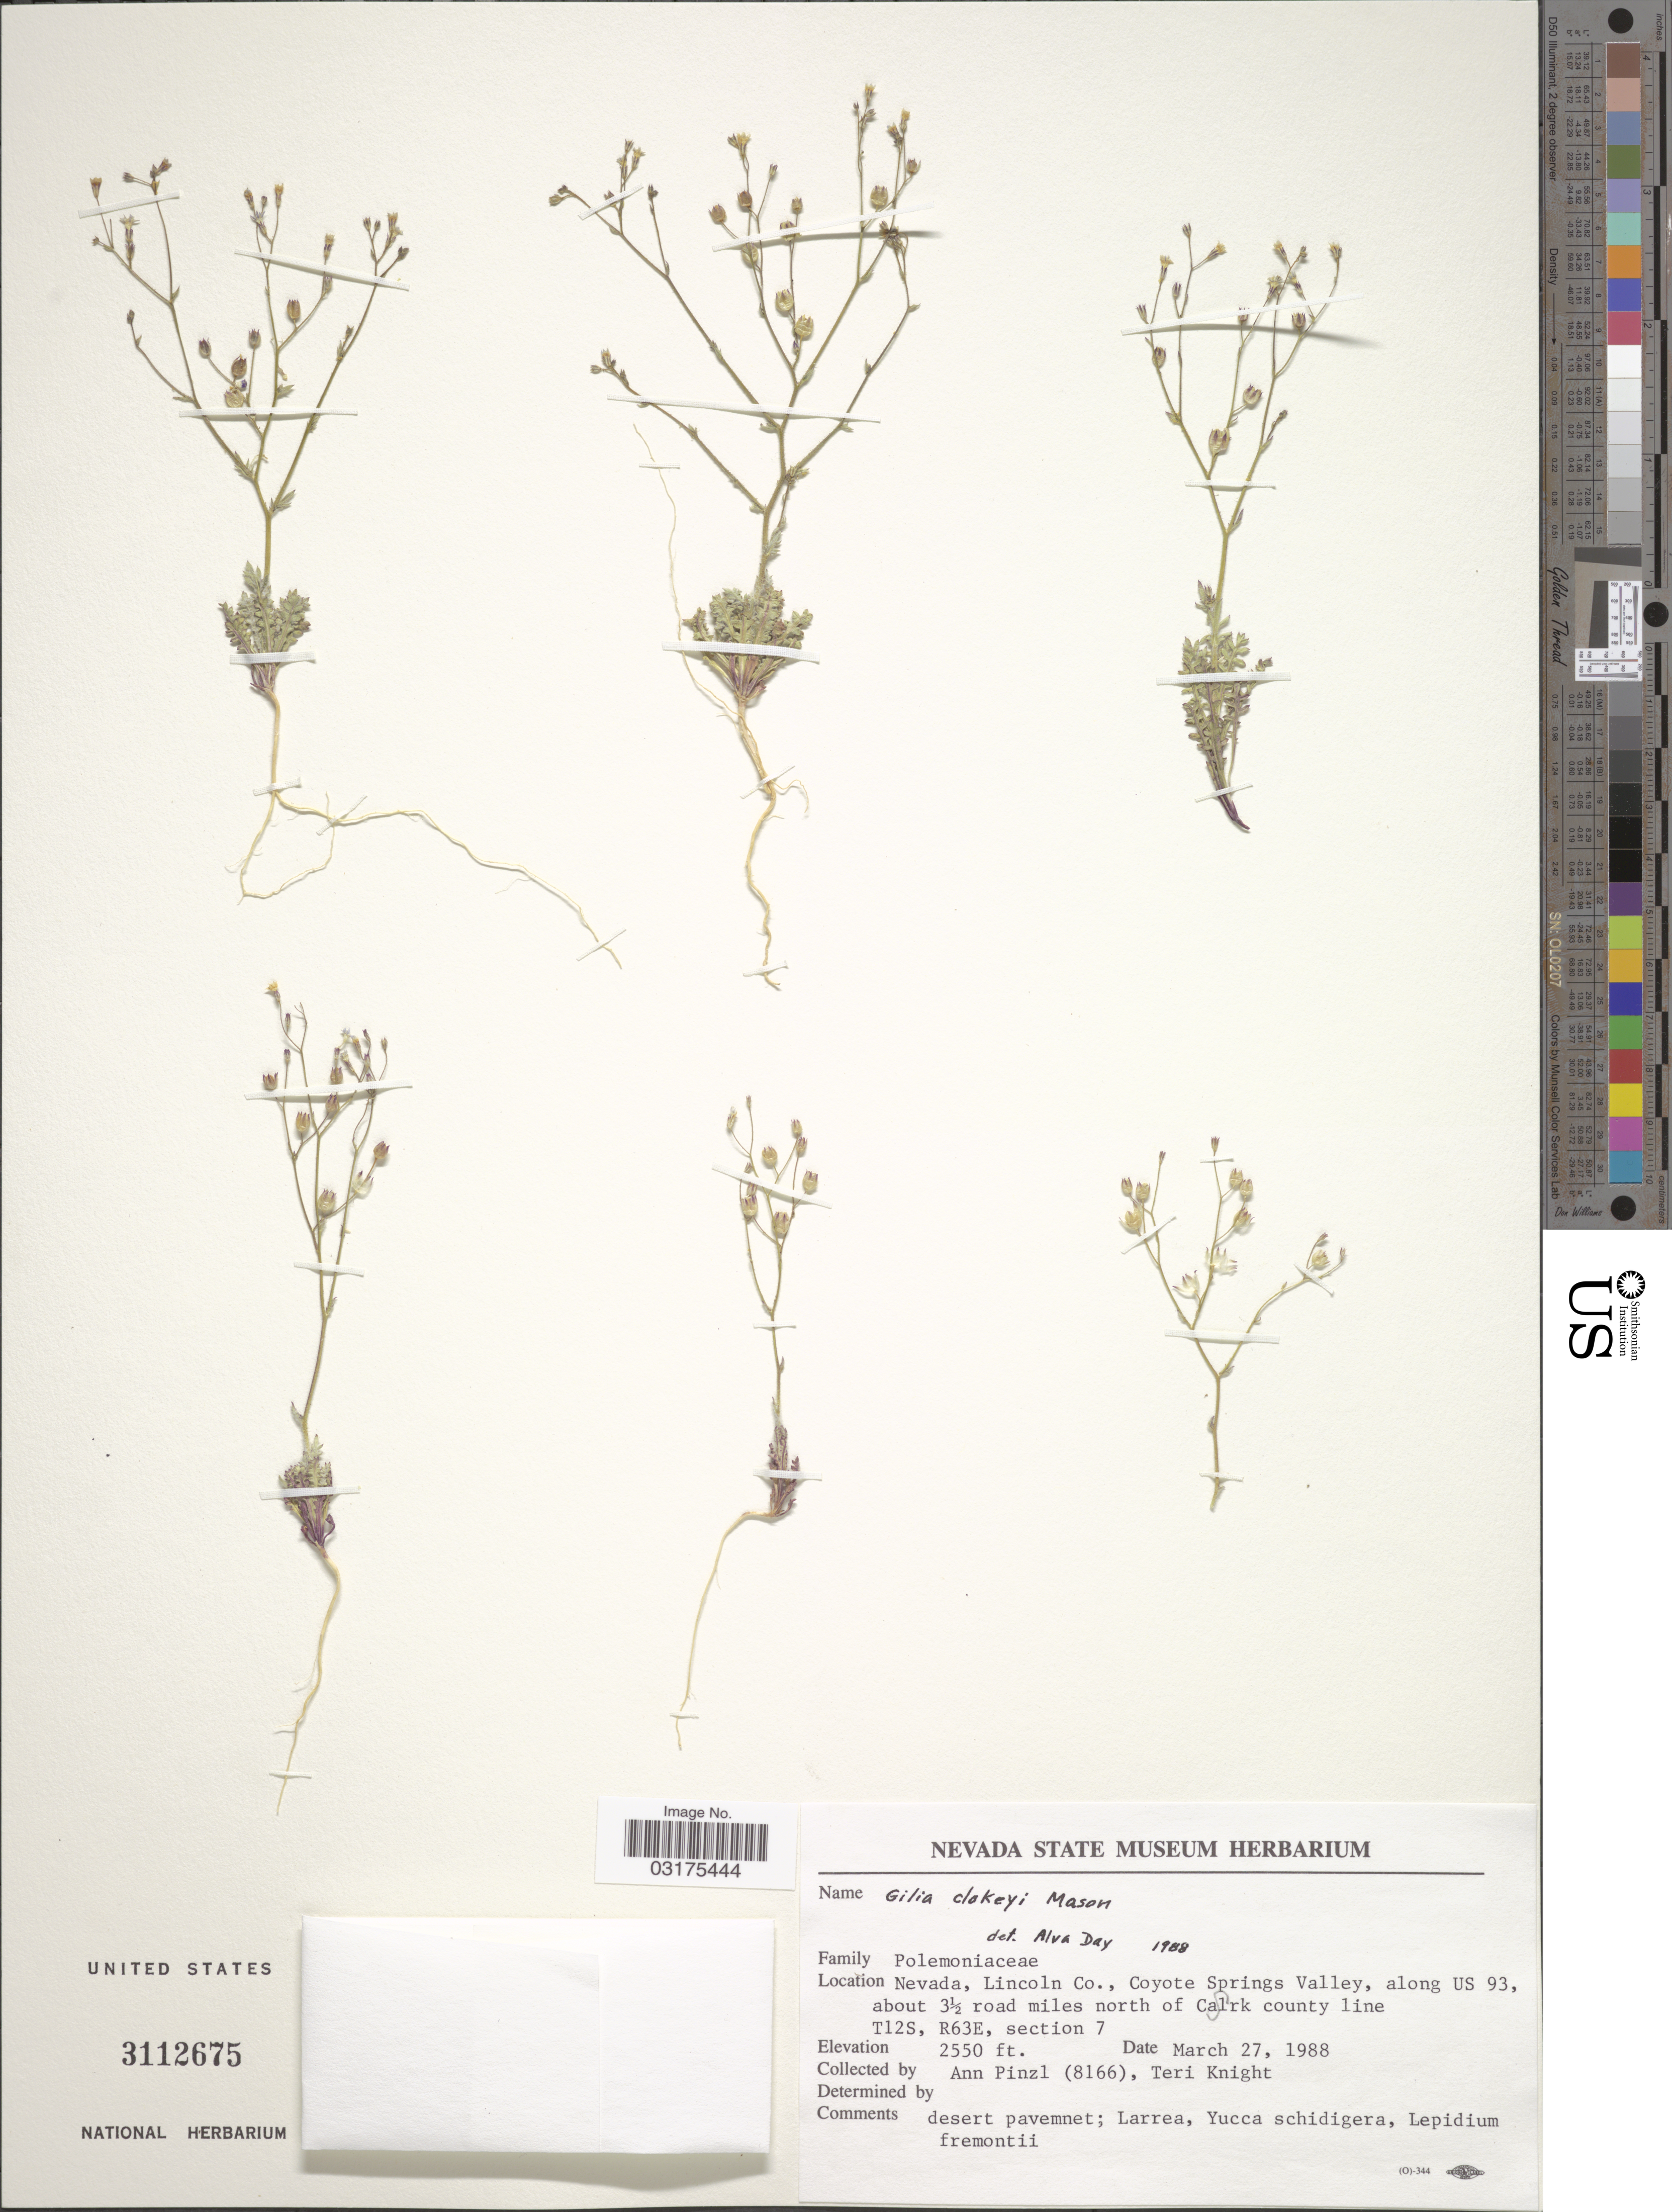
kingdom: Plantae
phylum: Tracheophyta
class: Magnoliopsida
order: Ericales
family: Polemoniaceae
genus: Gilia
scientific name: Gilia clokeyi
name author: H. Mason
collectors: A. Pinzl & T. Knight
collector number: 8166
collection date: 1988-03-27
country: United States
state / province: Nevada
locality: Nevada, Lincoln Co., Coyote Springs Valley, along US 93, about 3½ road miles north of Clark county line, T12S, R63E, section 7.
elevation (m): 777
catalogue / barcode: US 3112675